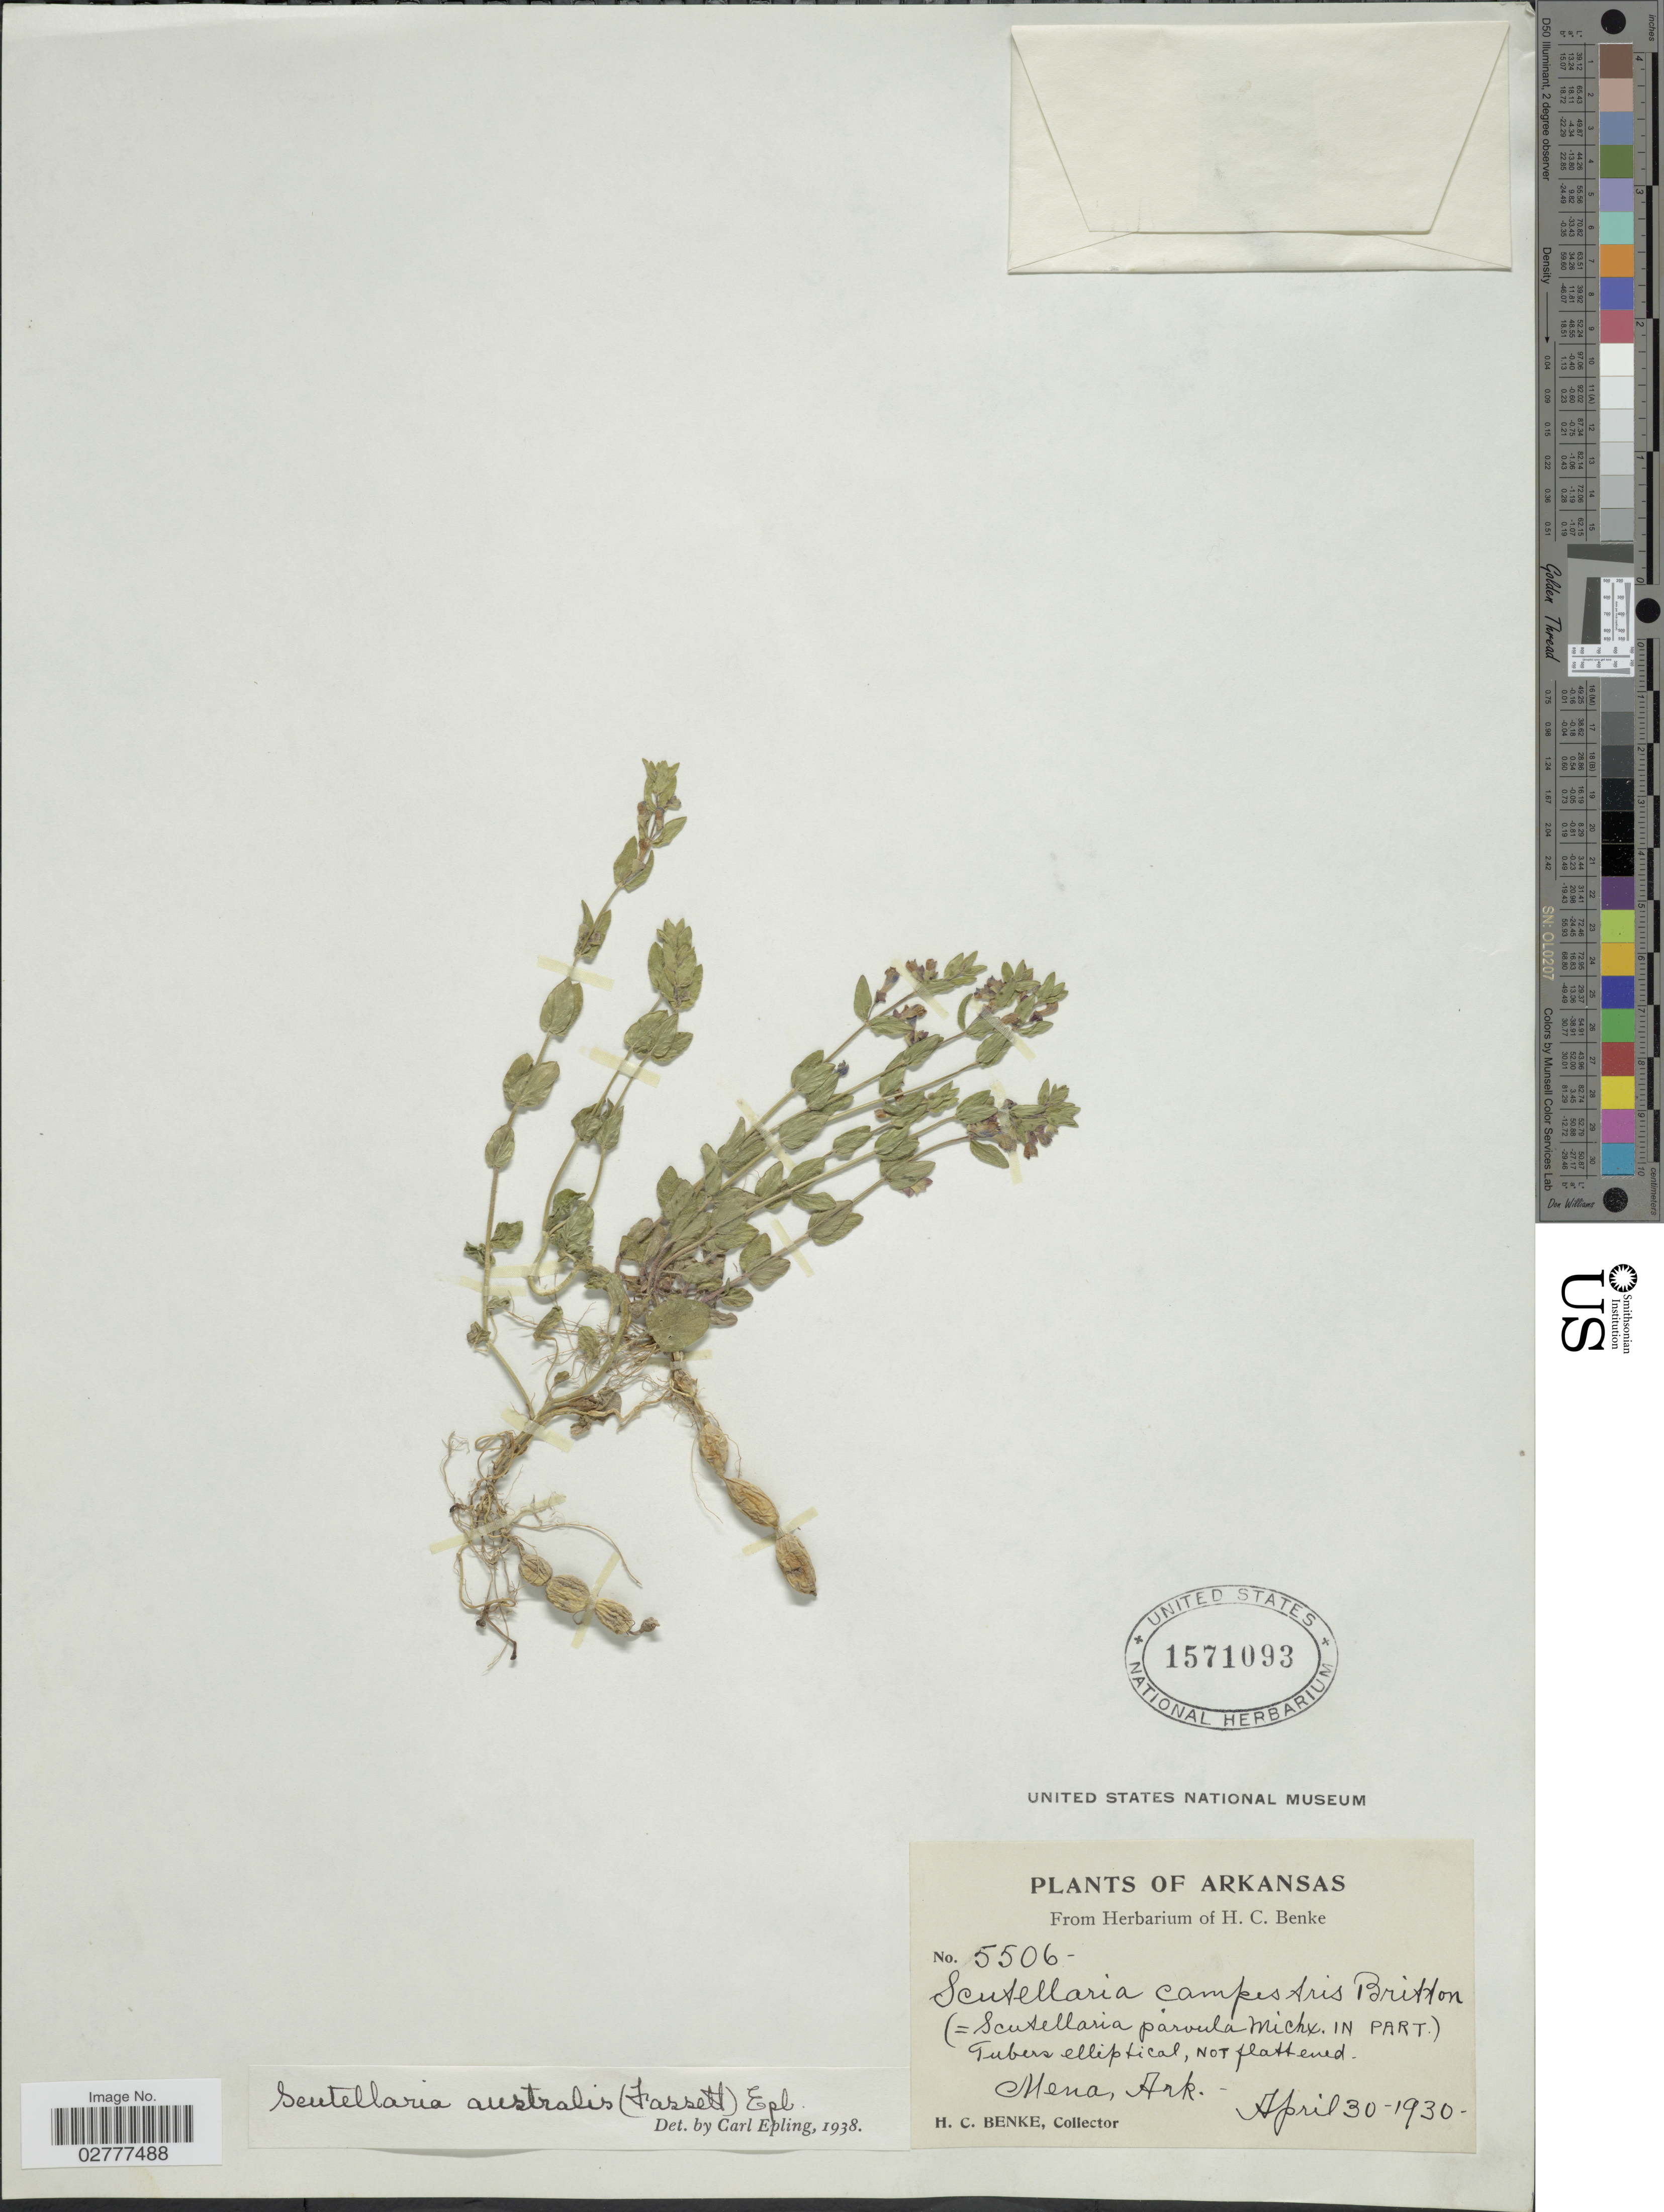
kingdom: Plantae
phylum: Tracheophyta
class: Magnoliopsida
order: Lamiales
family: Lamiaceae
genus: Scutellaria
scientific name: Scutellaria australis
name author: (Fassett) Epling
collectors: H. Benke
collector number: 5506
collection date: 1930-04-30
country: United States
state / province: Arkansas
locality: Mena, Ark.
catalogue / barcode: US 1571093